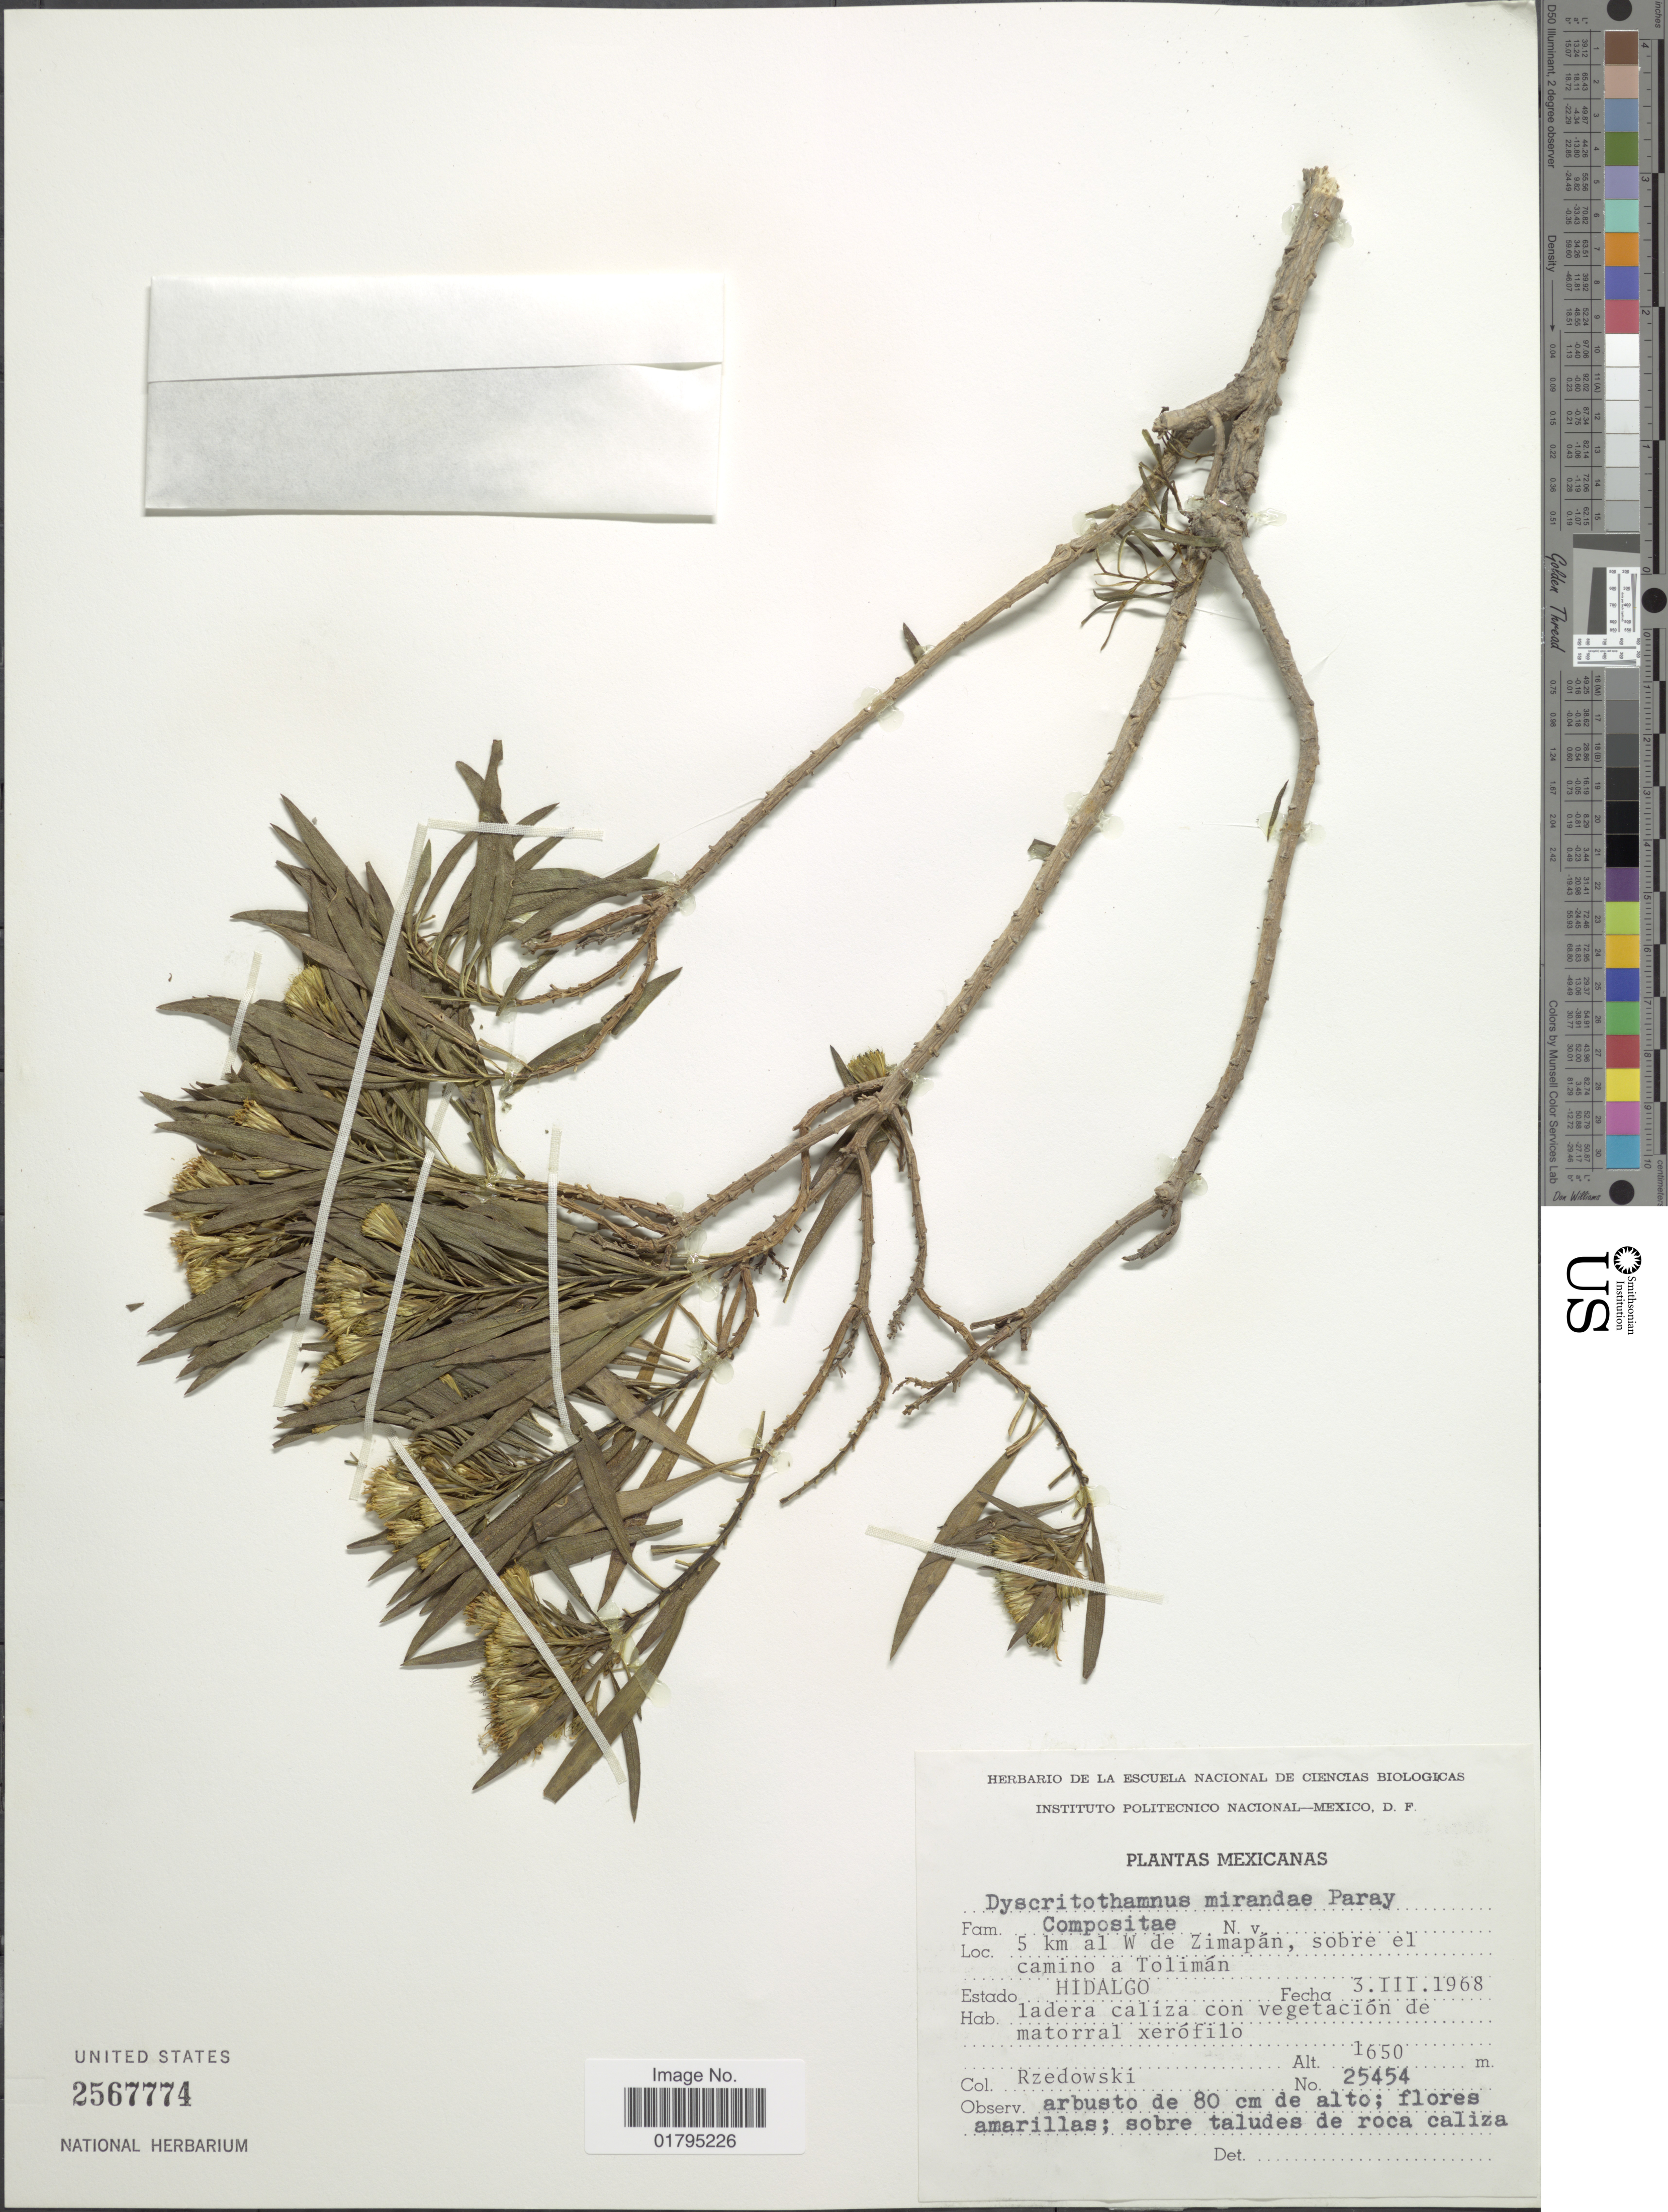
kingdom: Plantae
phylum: Tracheophyta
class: Magnoliopsida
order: Asterales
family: Asteraceae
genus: Dyscritothamnus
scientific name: Dyscritothamnus mirandae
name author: Paray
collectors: Rzedowski, --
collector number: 25454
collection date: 1968-03-03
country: Mexico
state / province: Hidalgo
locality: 5 km al W de Zimapan, sobre el camino a Toliman, Estado Hidalgo.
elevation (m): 1650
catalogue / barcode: US 2567774